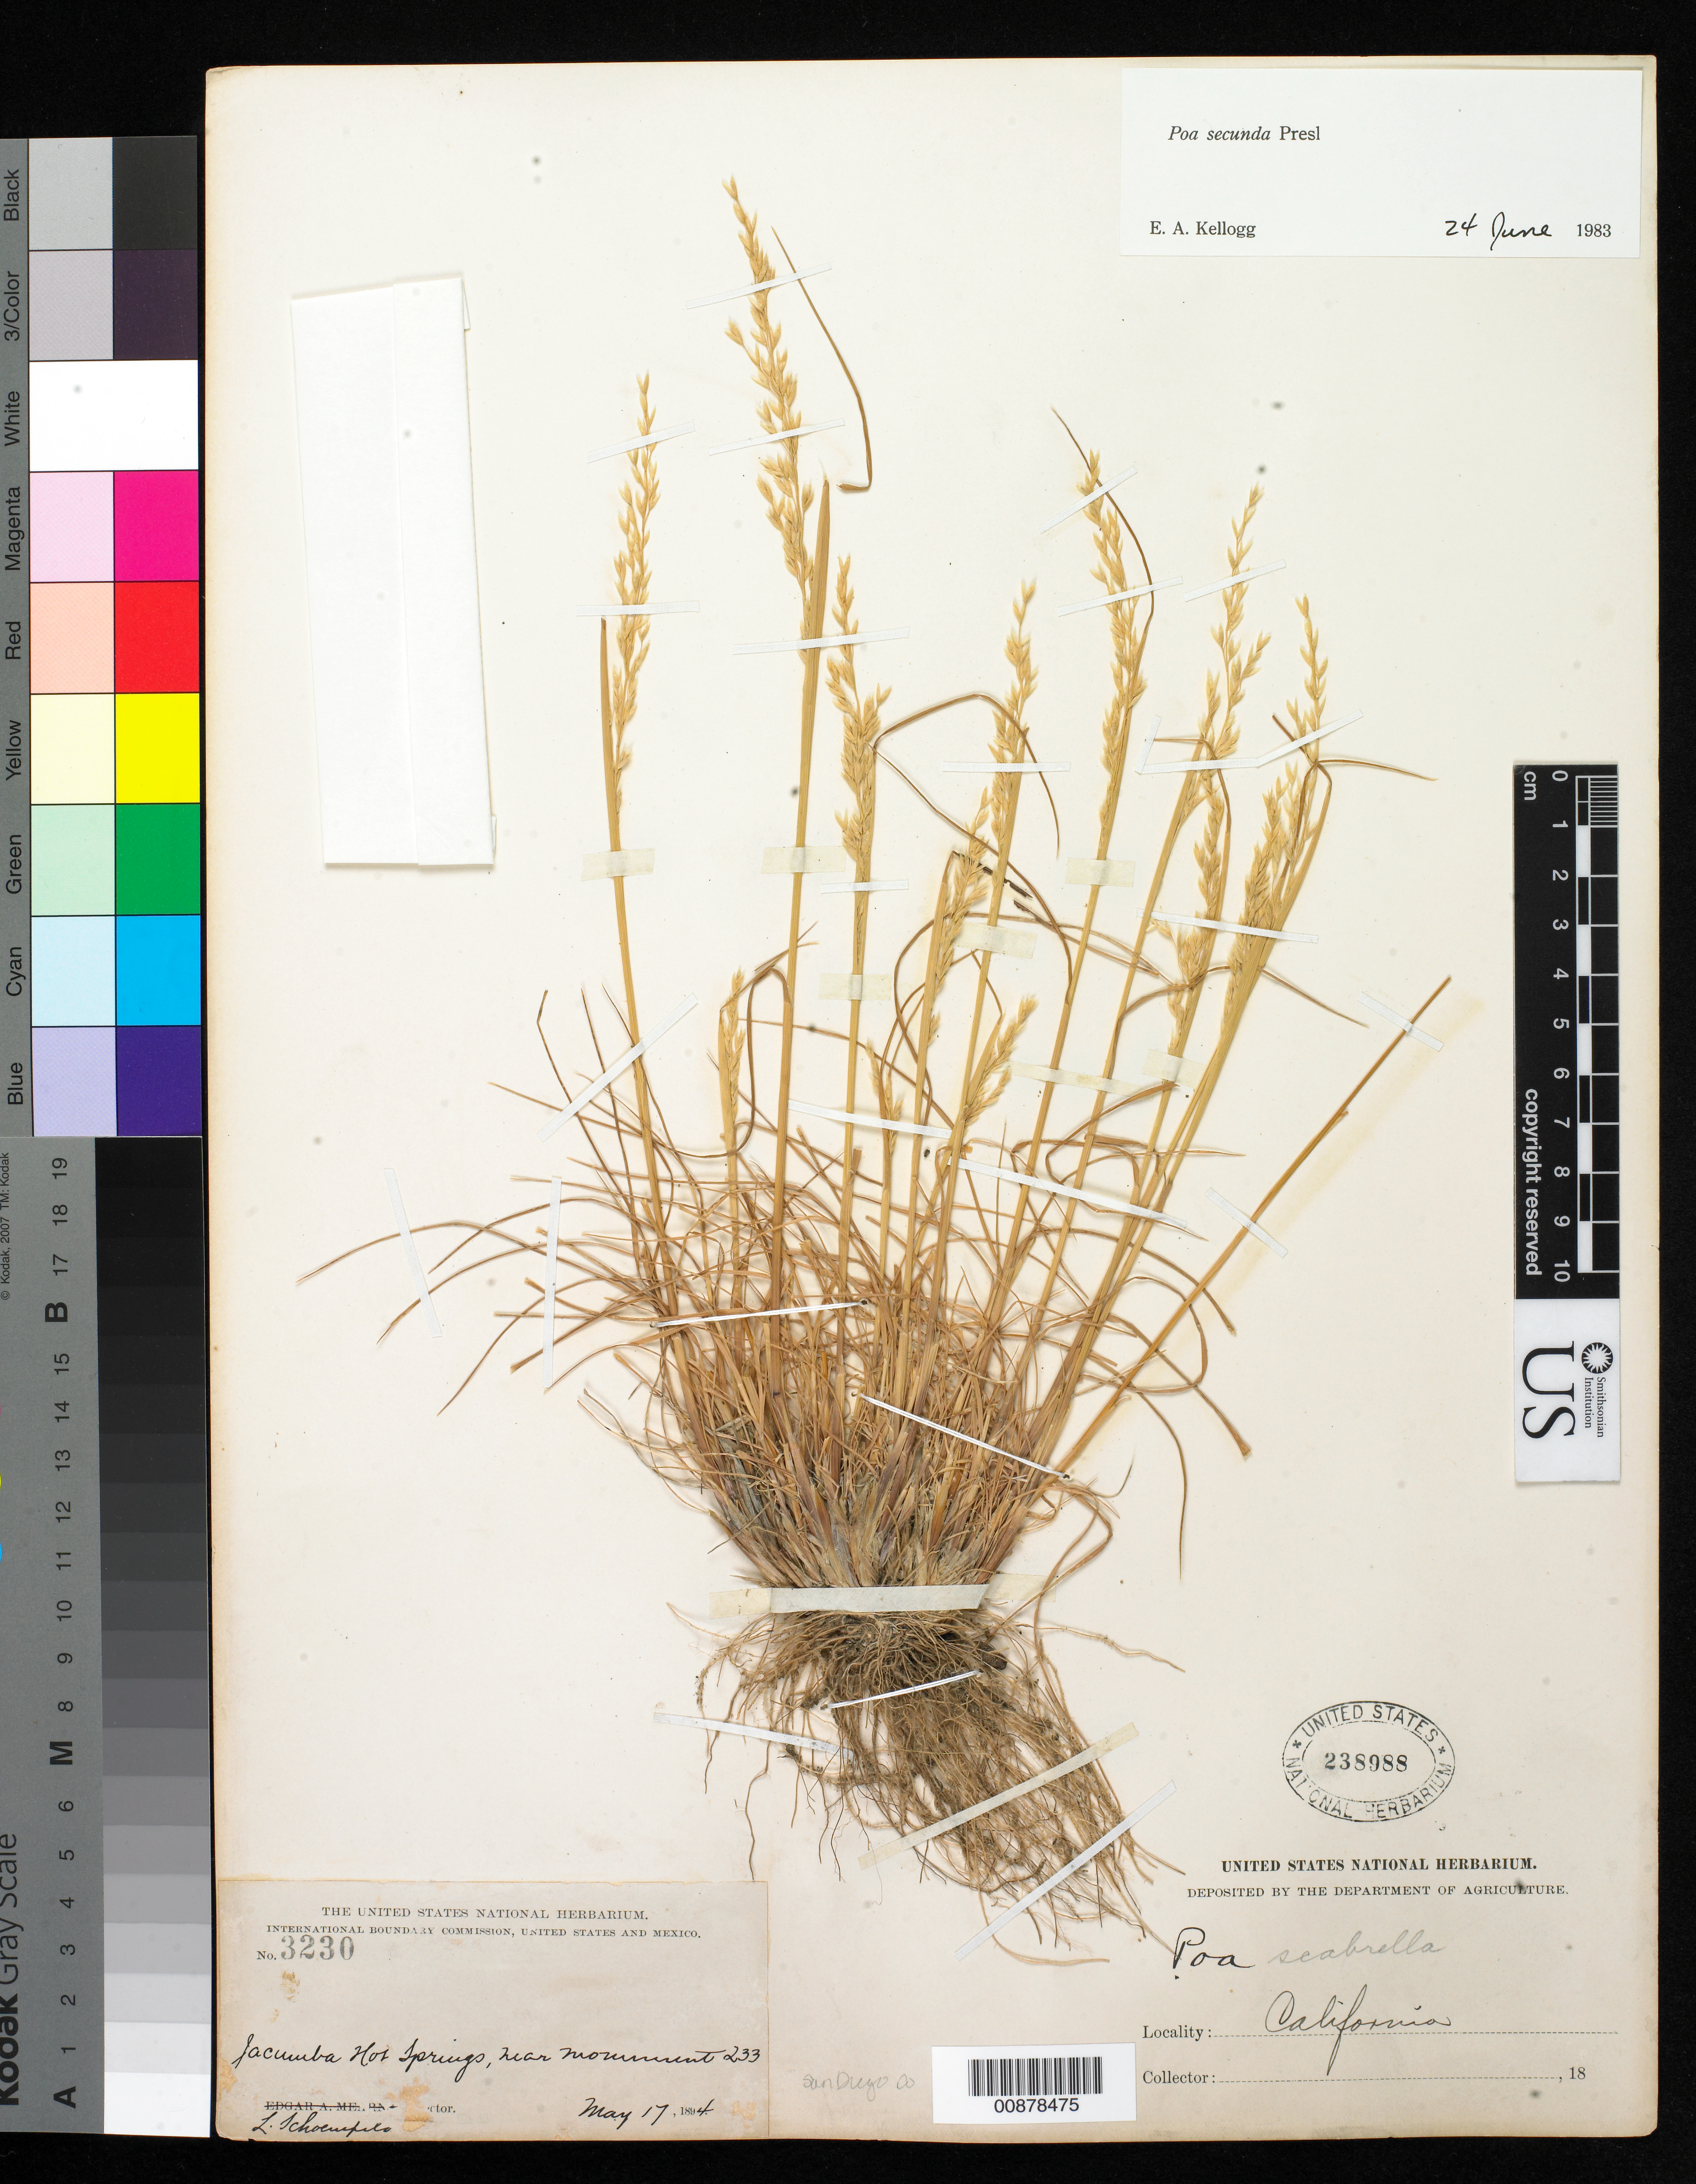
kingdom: Plantae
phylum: Tracheophyta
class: Liliopsida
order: Poales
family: Poaceae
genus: Poa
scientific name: Poa secunda subsp. secunda var. scabrella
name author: (Thurb.) Soreng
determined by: Poaceae Reorganization Project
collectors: L. Schoenfeldt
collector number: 3230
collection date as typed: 17 May 1894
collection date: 1894-05-17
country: United States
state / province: California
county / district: San Diego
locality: Jacumba Hot Springs, near Monument 233.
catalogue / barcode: US 238988